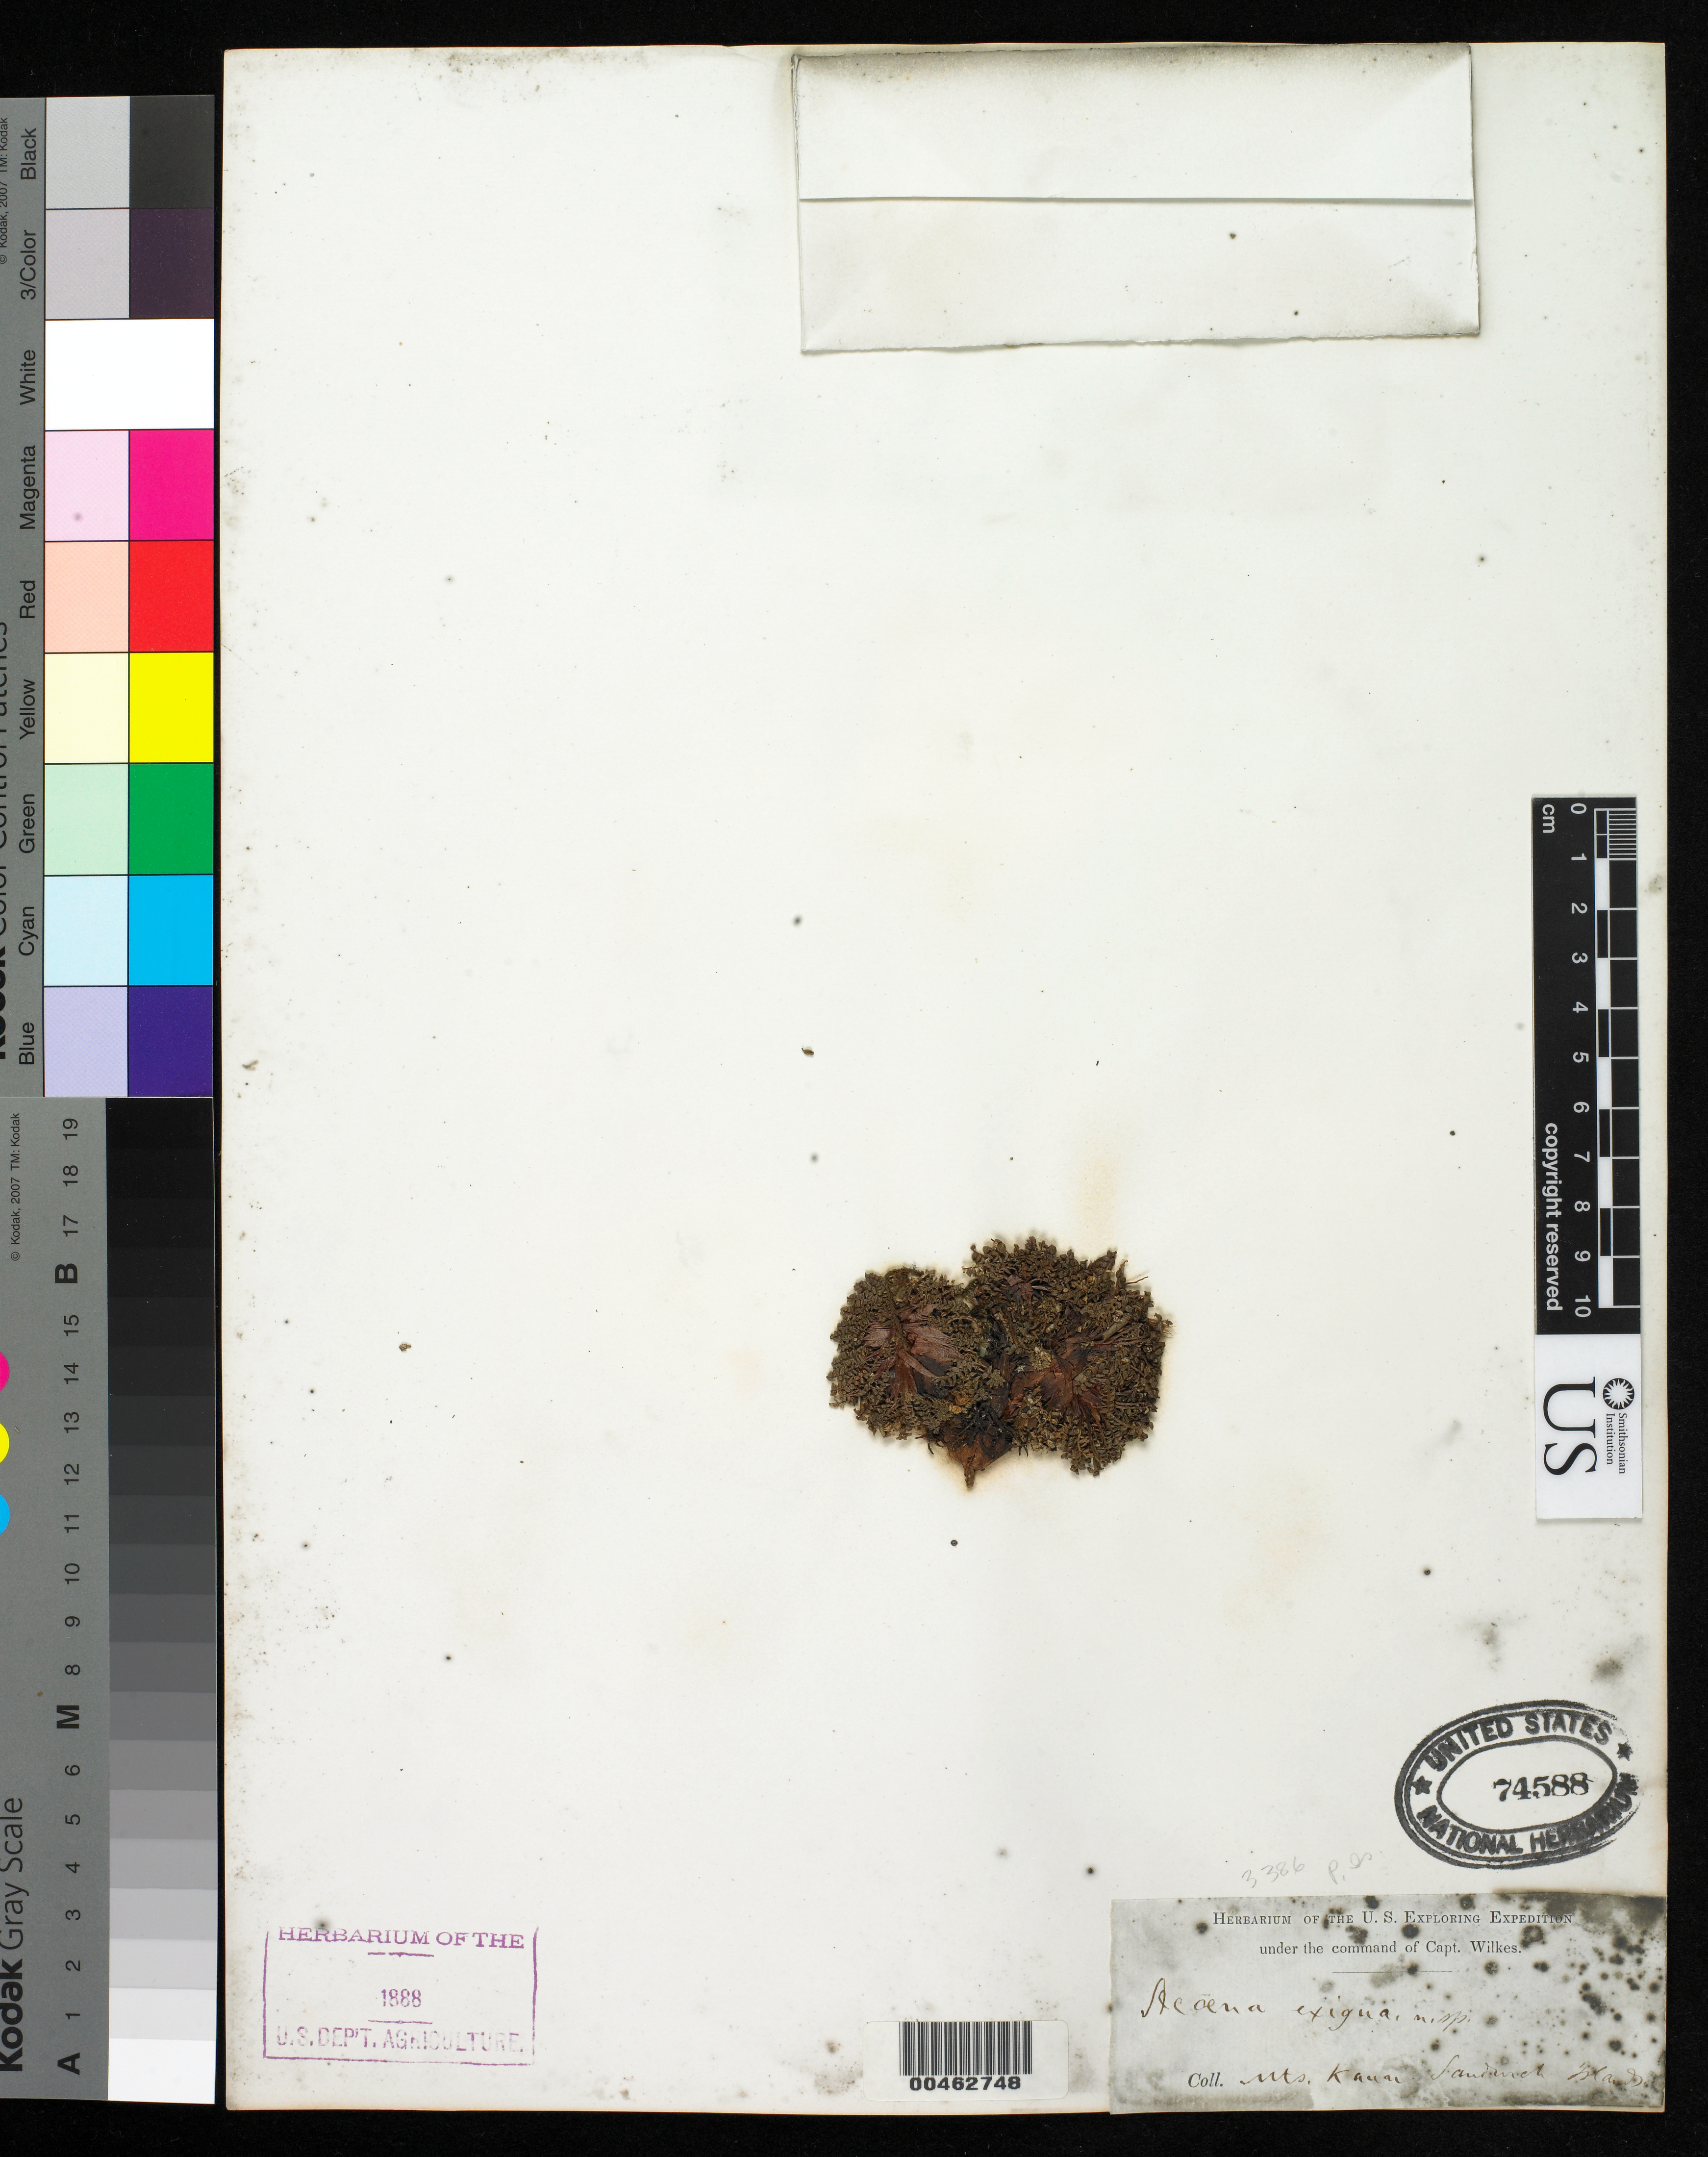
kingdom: Plantae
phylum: Tracheophyta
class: Magnoliopsida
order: Rosales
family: Rosaceae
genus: Acaena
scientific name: Acaena exigua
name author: A. Gray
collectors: Wilkes Explor. Exped.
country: United States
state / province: Hawaii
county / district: Kauai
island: Kaua'i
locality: Mountains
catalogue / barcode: US 74588